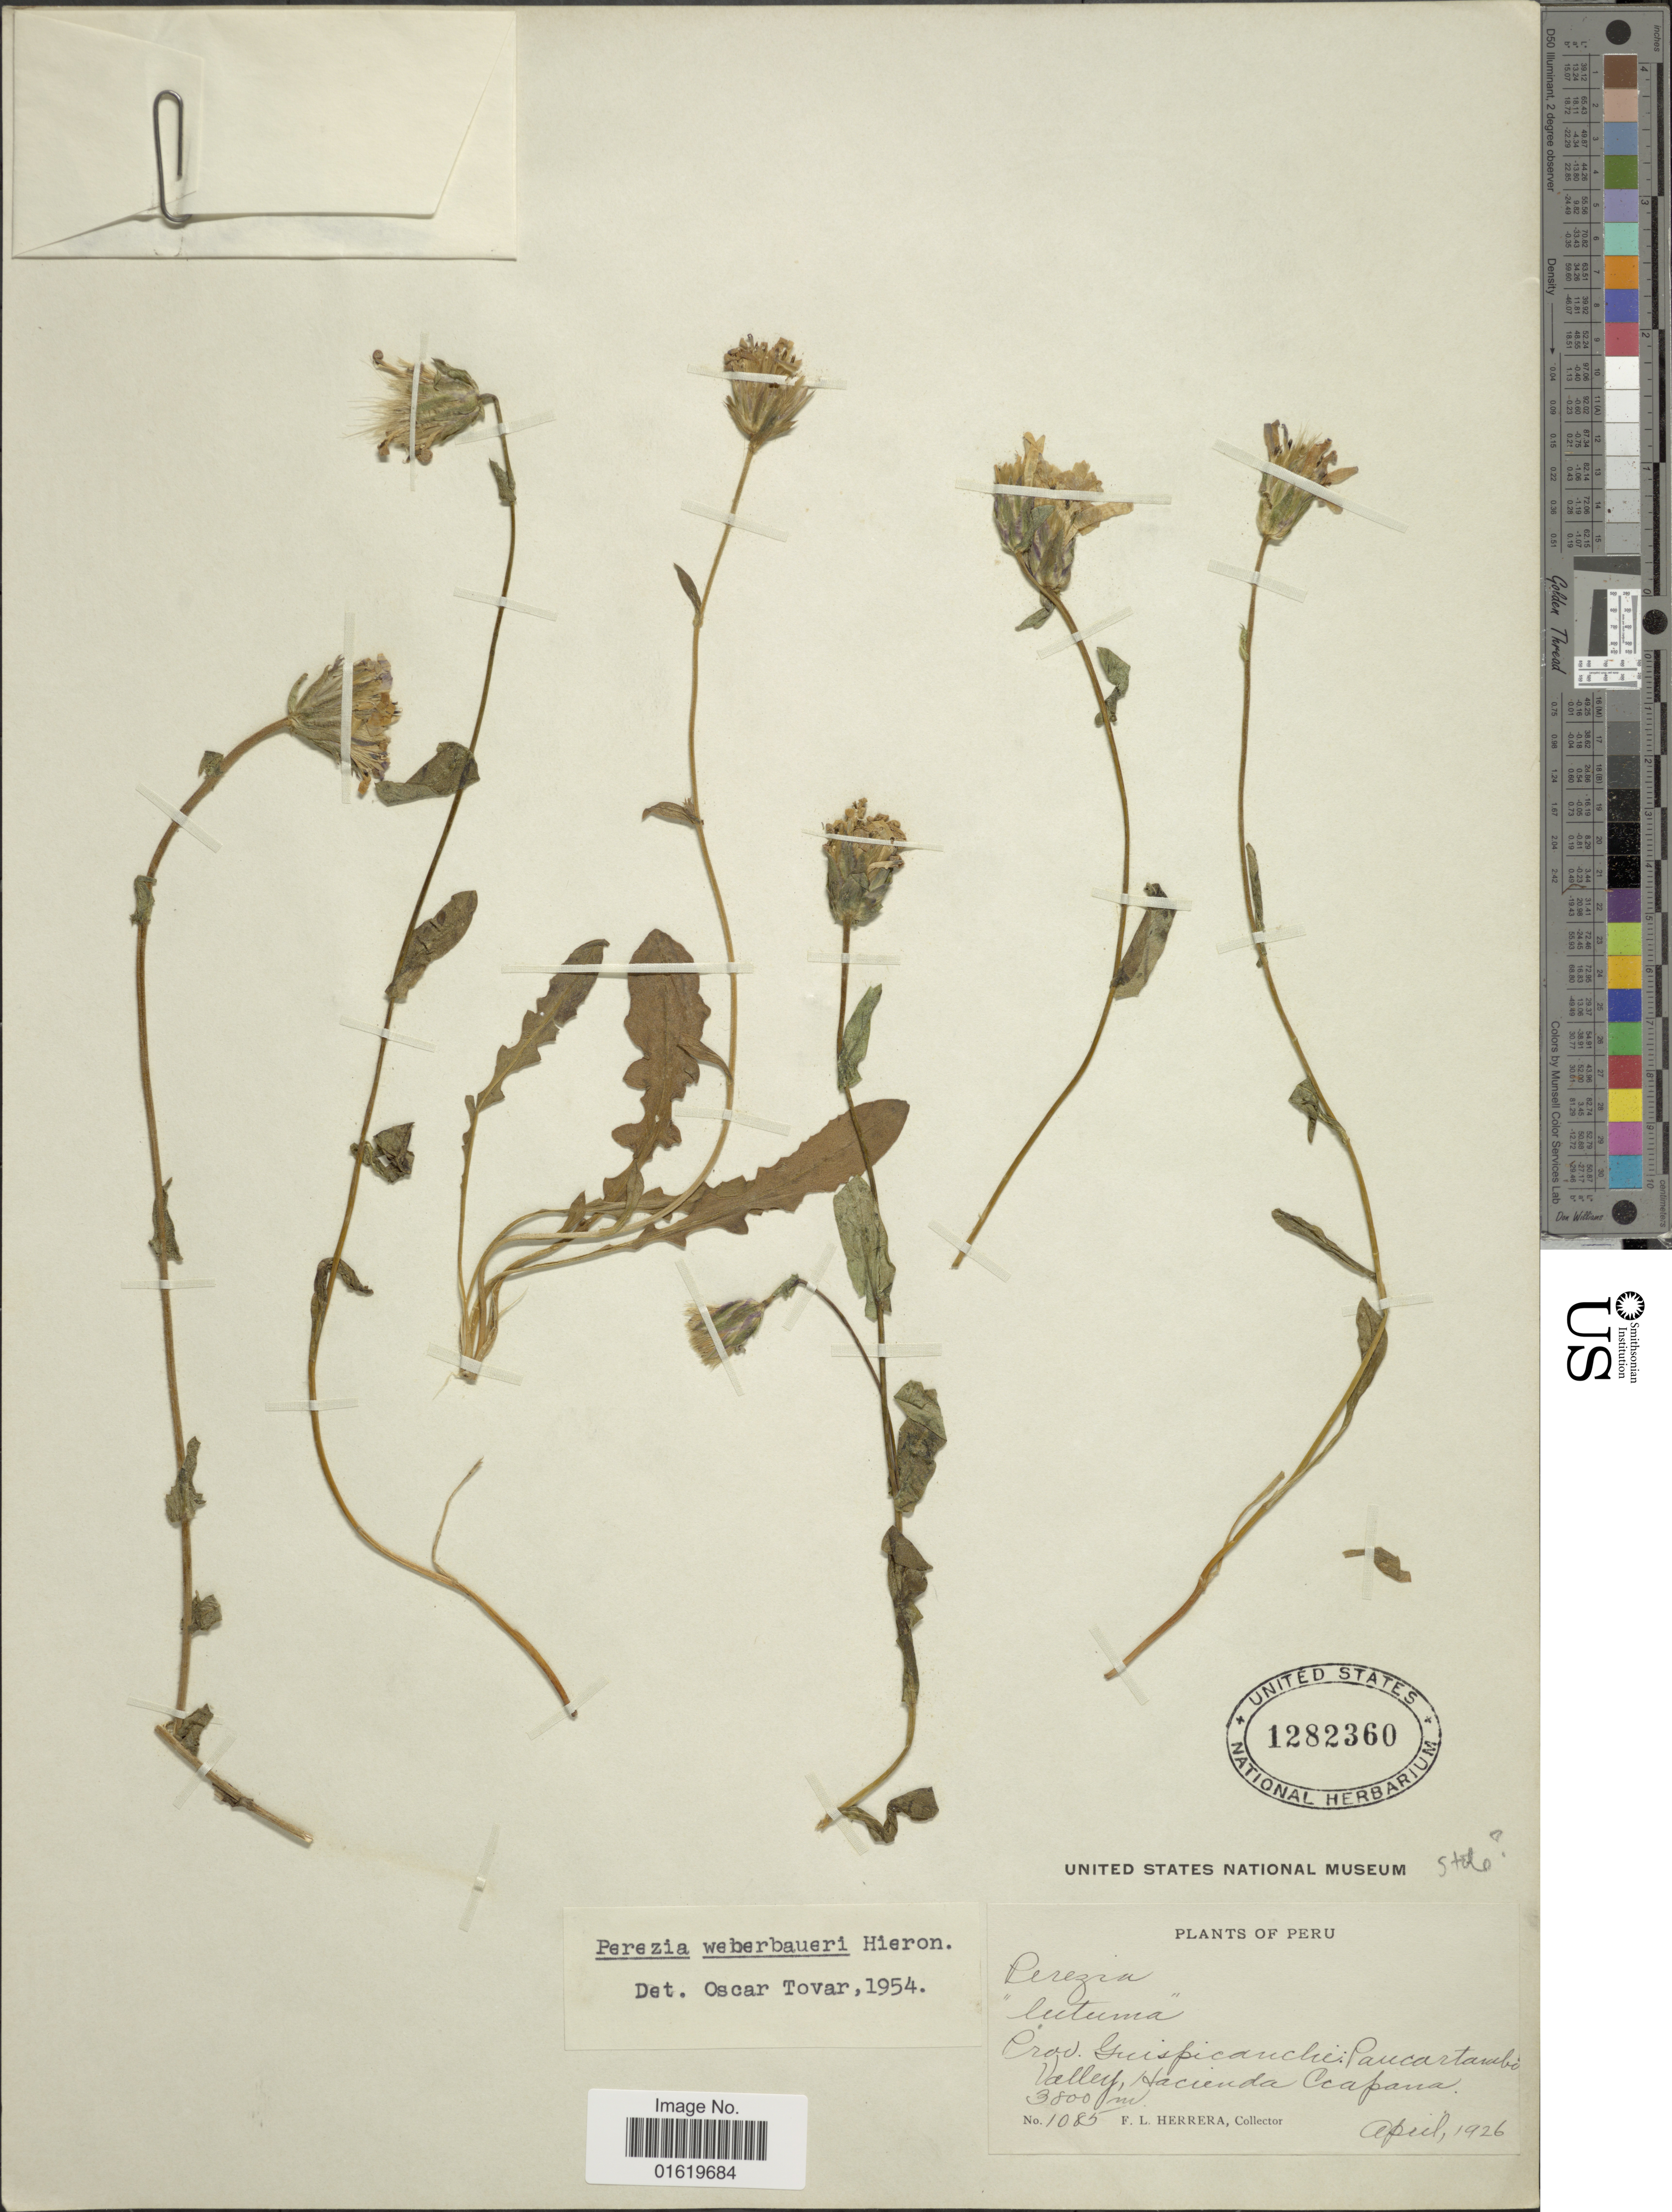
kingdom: Plantae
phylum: Tracheophyta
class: Magnoliopsida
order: Asterales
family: Asteraceae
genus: Perezia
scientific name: Perezia pungens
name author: (Humb. & Bonpl.) Less.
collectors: F. L. Herrera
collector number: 1085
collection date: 1926-04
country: Peru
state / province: Cusco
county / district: Quispicanchis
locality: Paucartambo Valley. Hacienda Ocapana.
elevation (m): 3800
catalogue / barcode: US 1282360